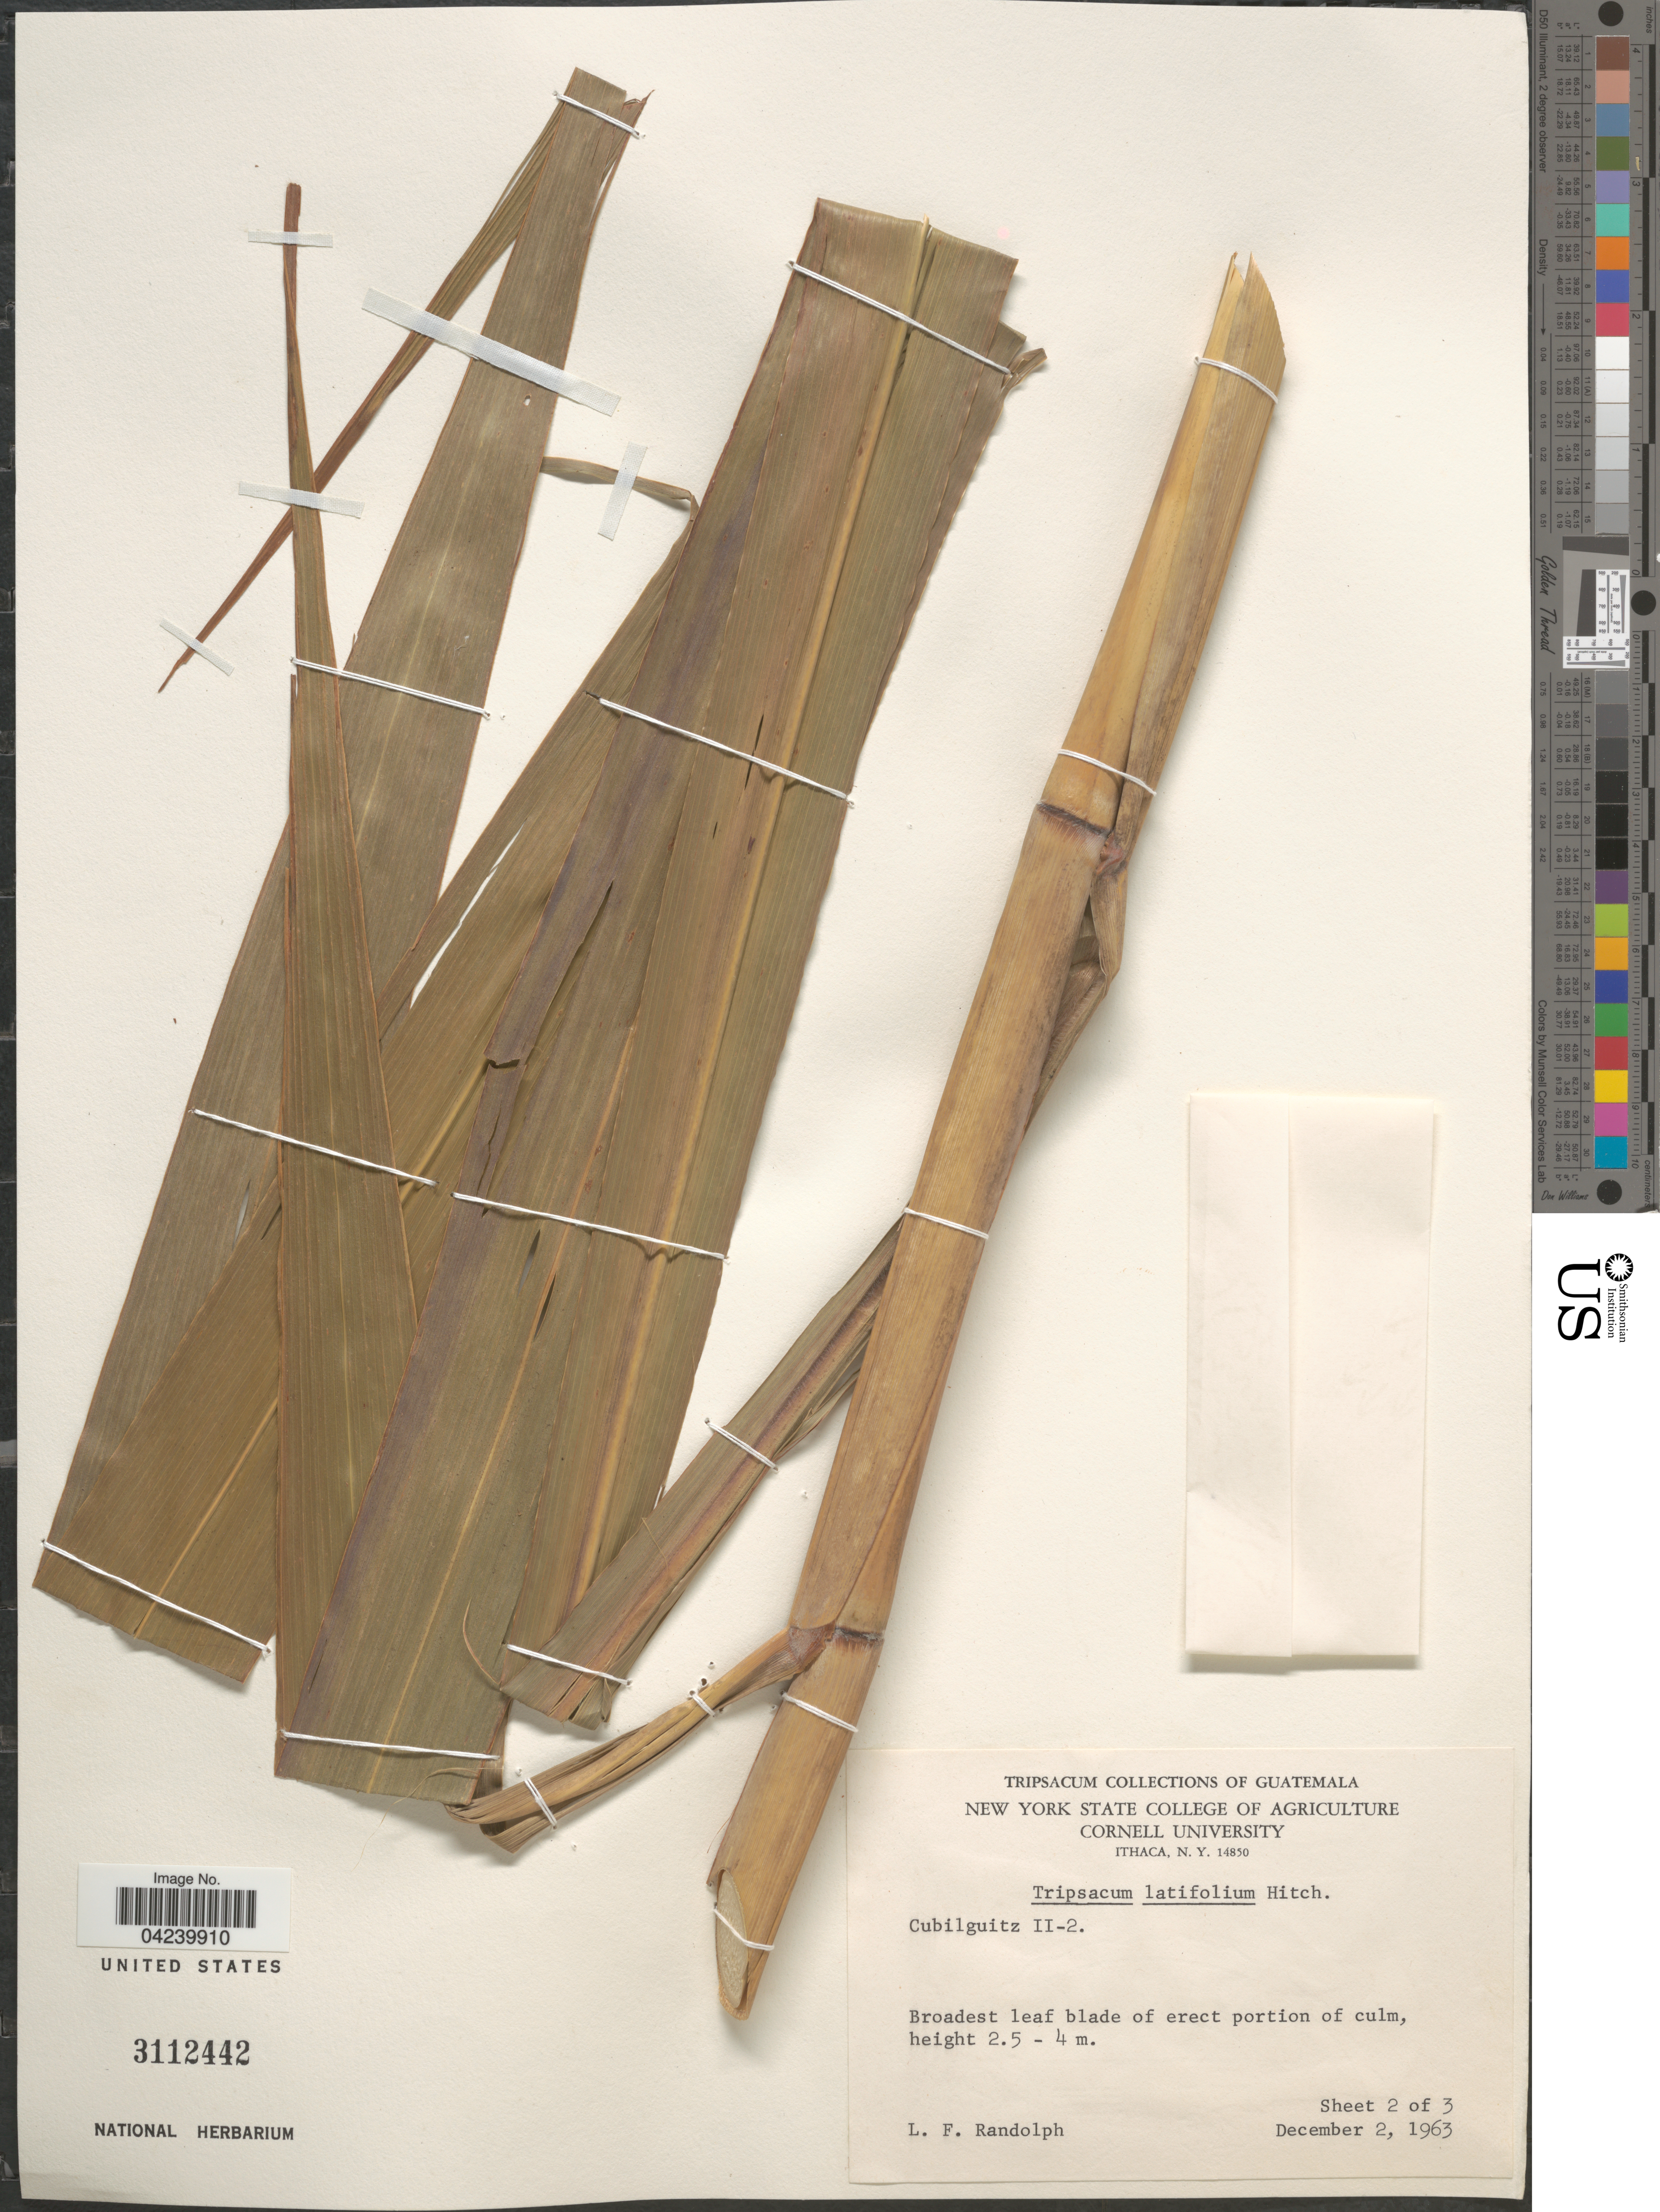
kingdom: Plantae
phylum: Tracheophyta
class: Liliopsida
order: Poales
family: Poaceae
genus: Tripsacum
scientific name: Tripsacum latifolium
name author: Hitchc.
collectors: L. F. Randolph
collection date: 1963-12-02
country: Guatemala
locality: Cubilguitz II-2 [unsure placement].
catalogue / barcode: US 3112442